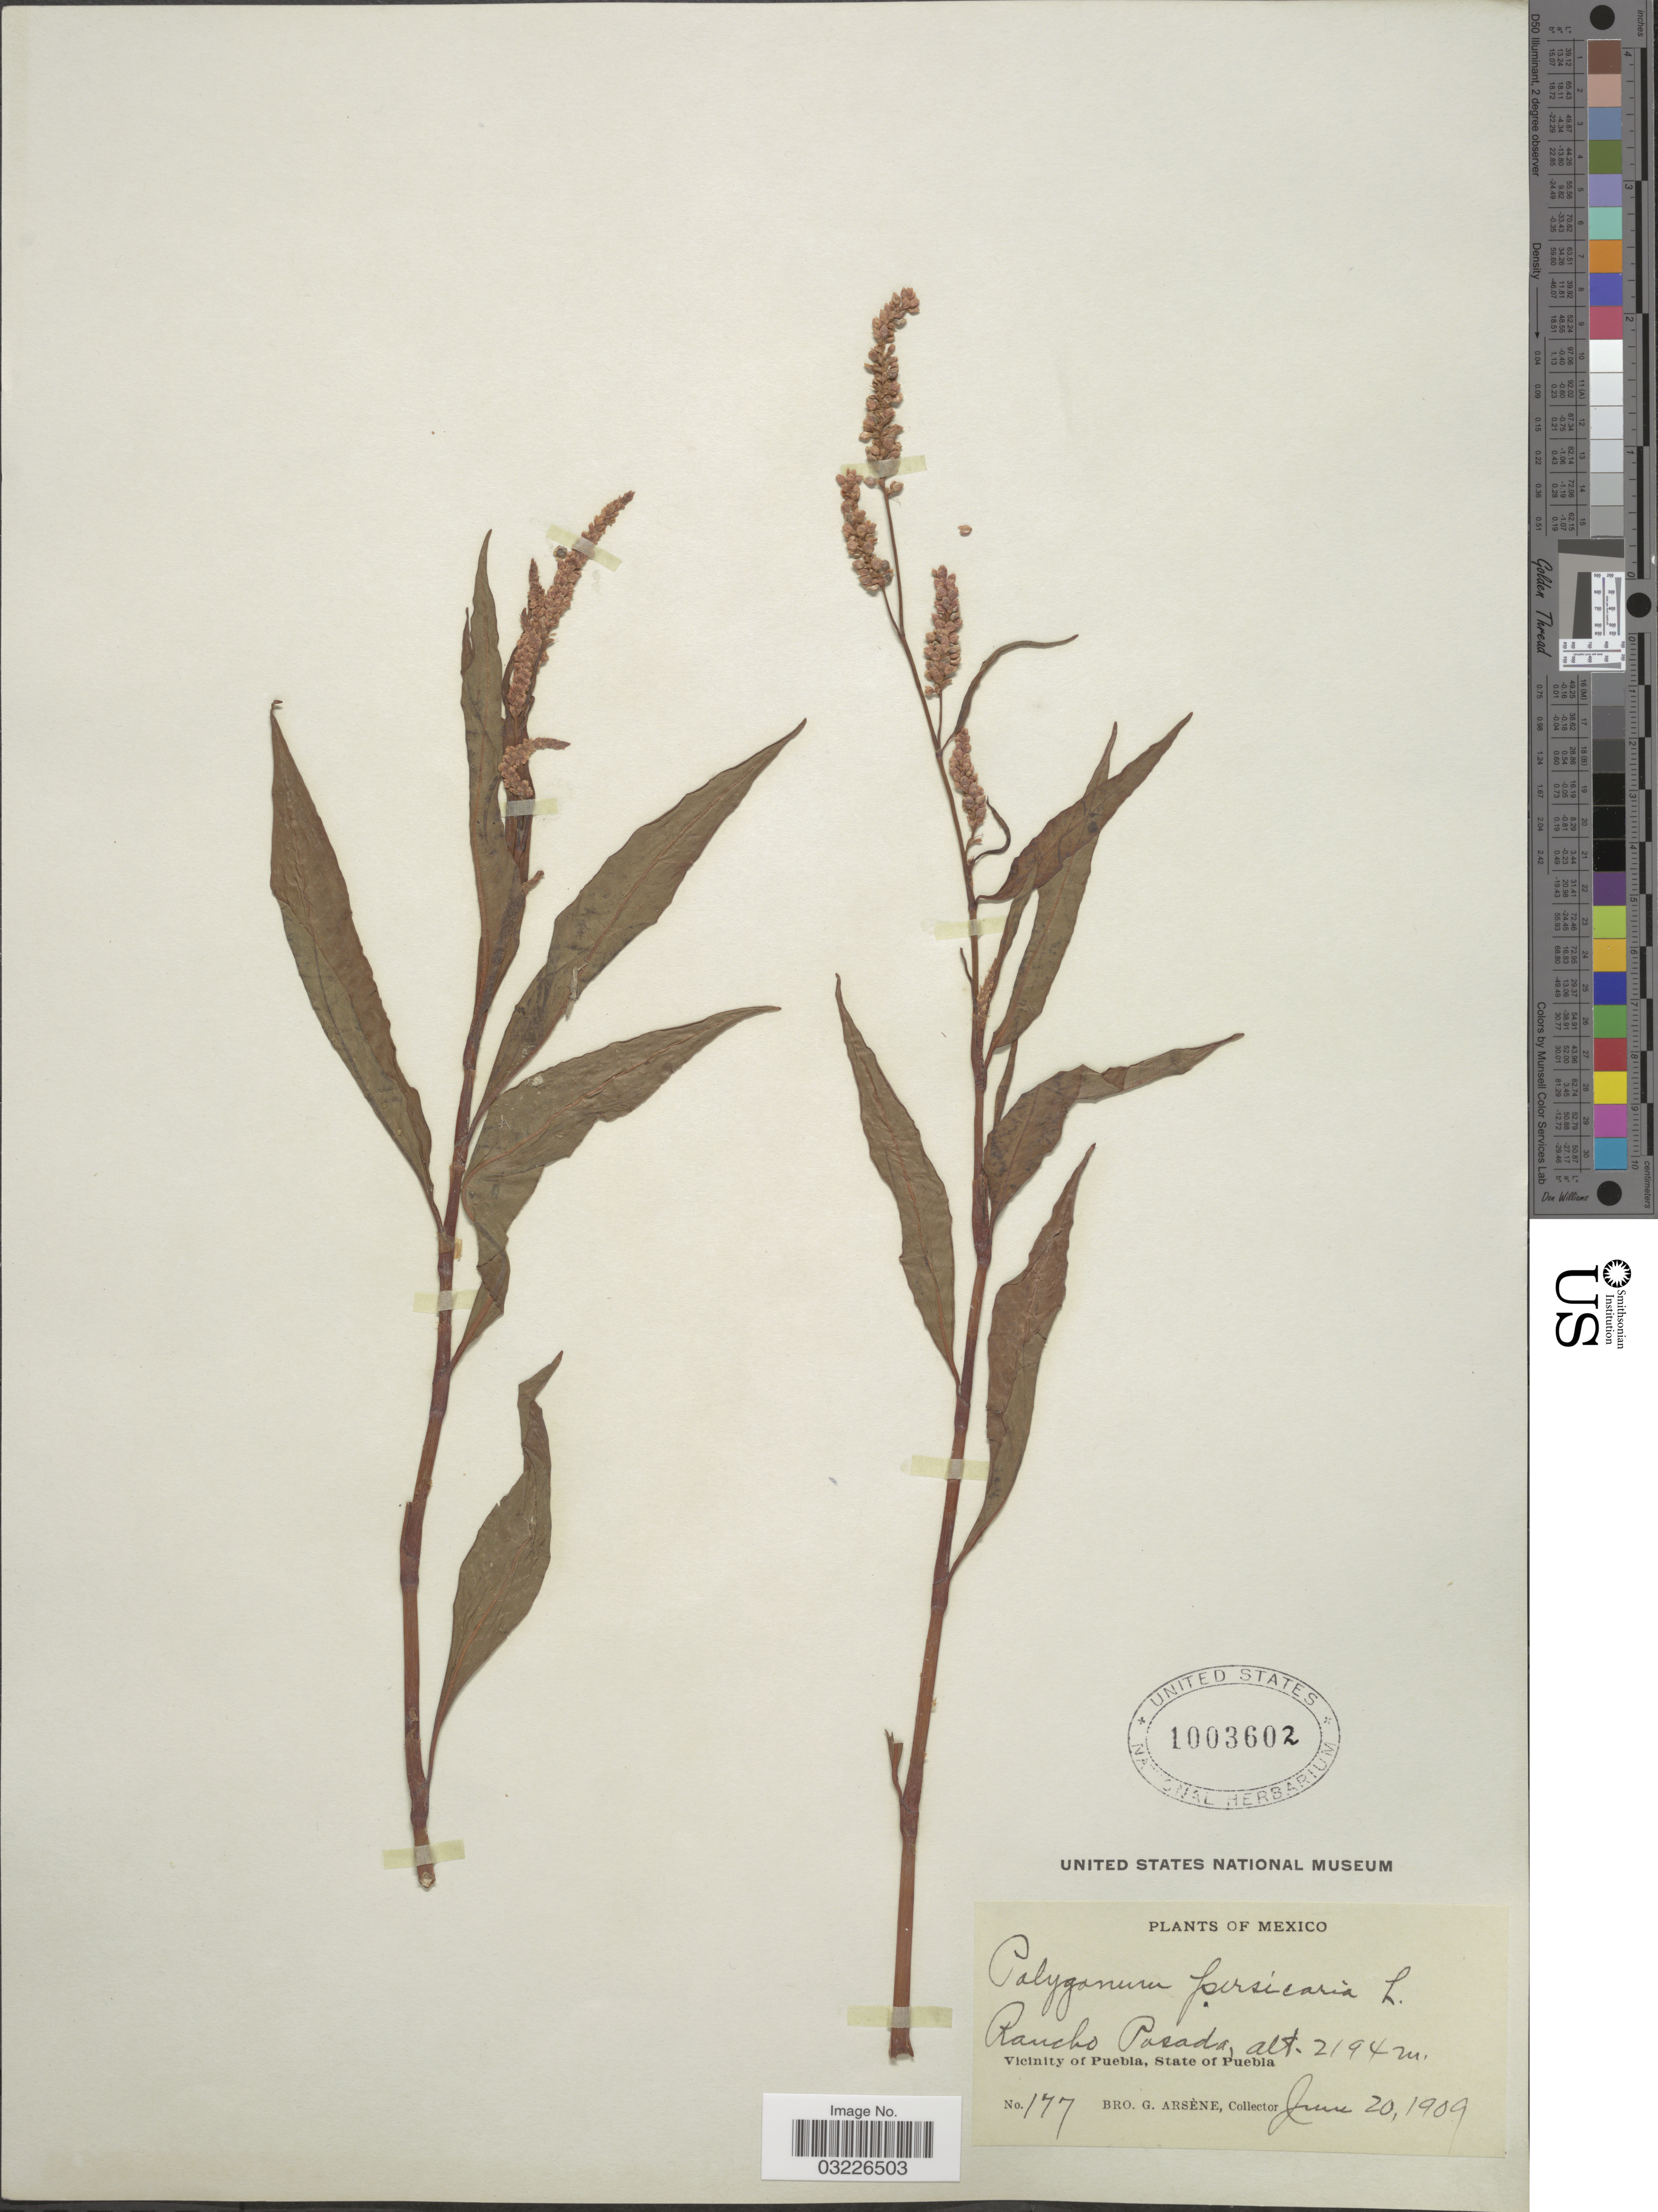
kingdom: Plantae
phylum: Tracheophyta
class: Magnoliopsida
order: Caryophyllales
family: Polygonaceae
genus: Polygonum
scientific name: Polygonum lapathifolium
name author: L.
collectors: Bro. G. Arsène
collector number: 177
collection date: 1909-06-20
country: Mexico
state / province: Puebla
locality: Rancho Posada. Vicinity of Puebla.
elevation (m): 2194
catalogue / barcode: US 1003602